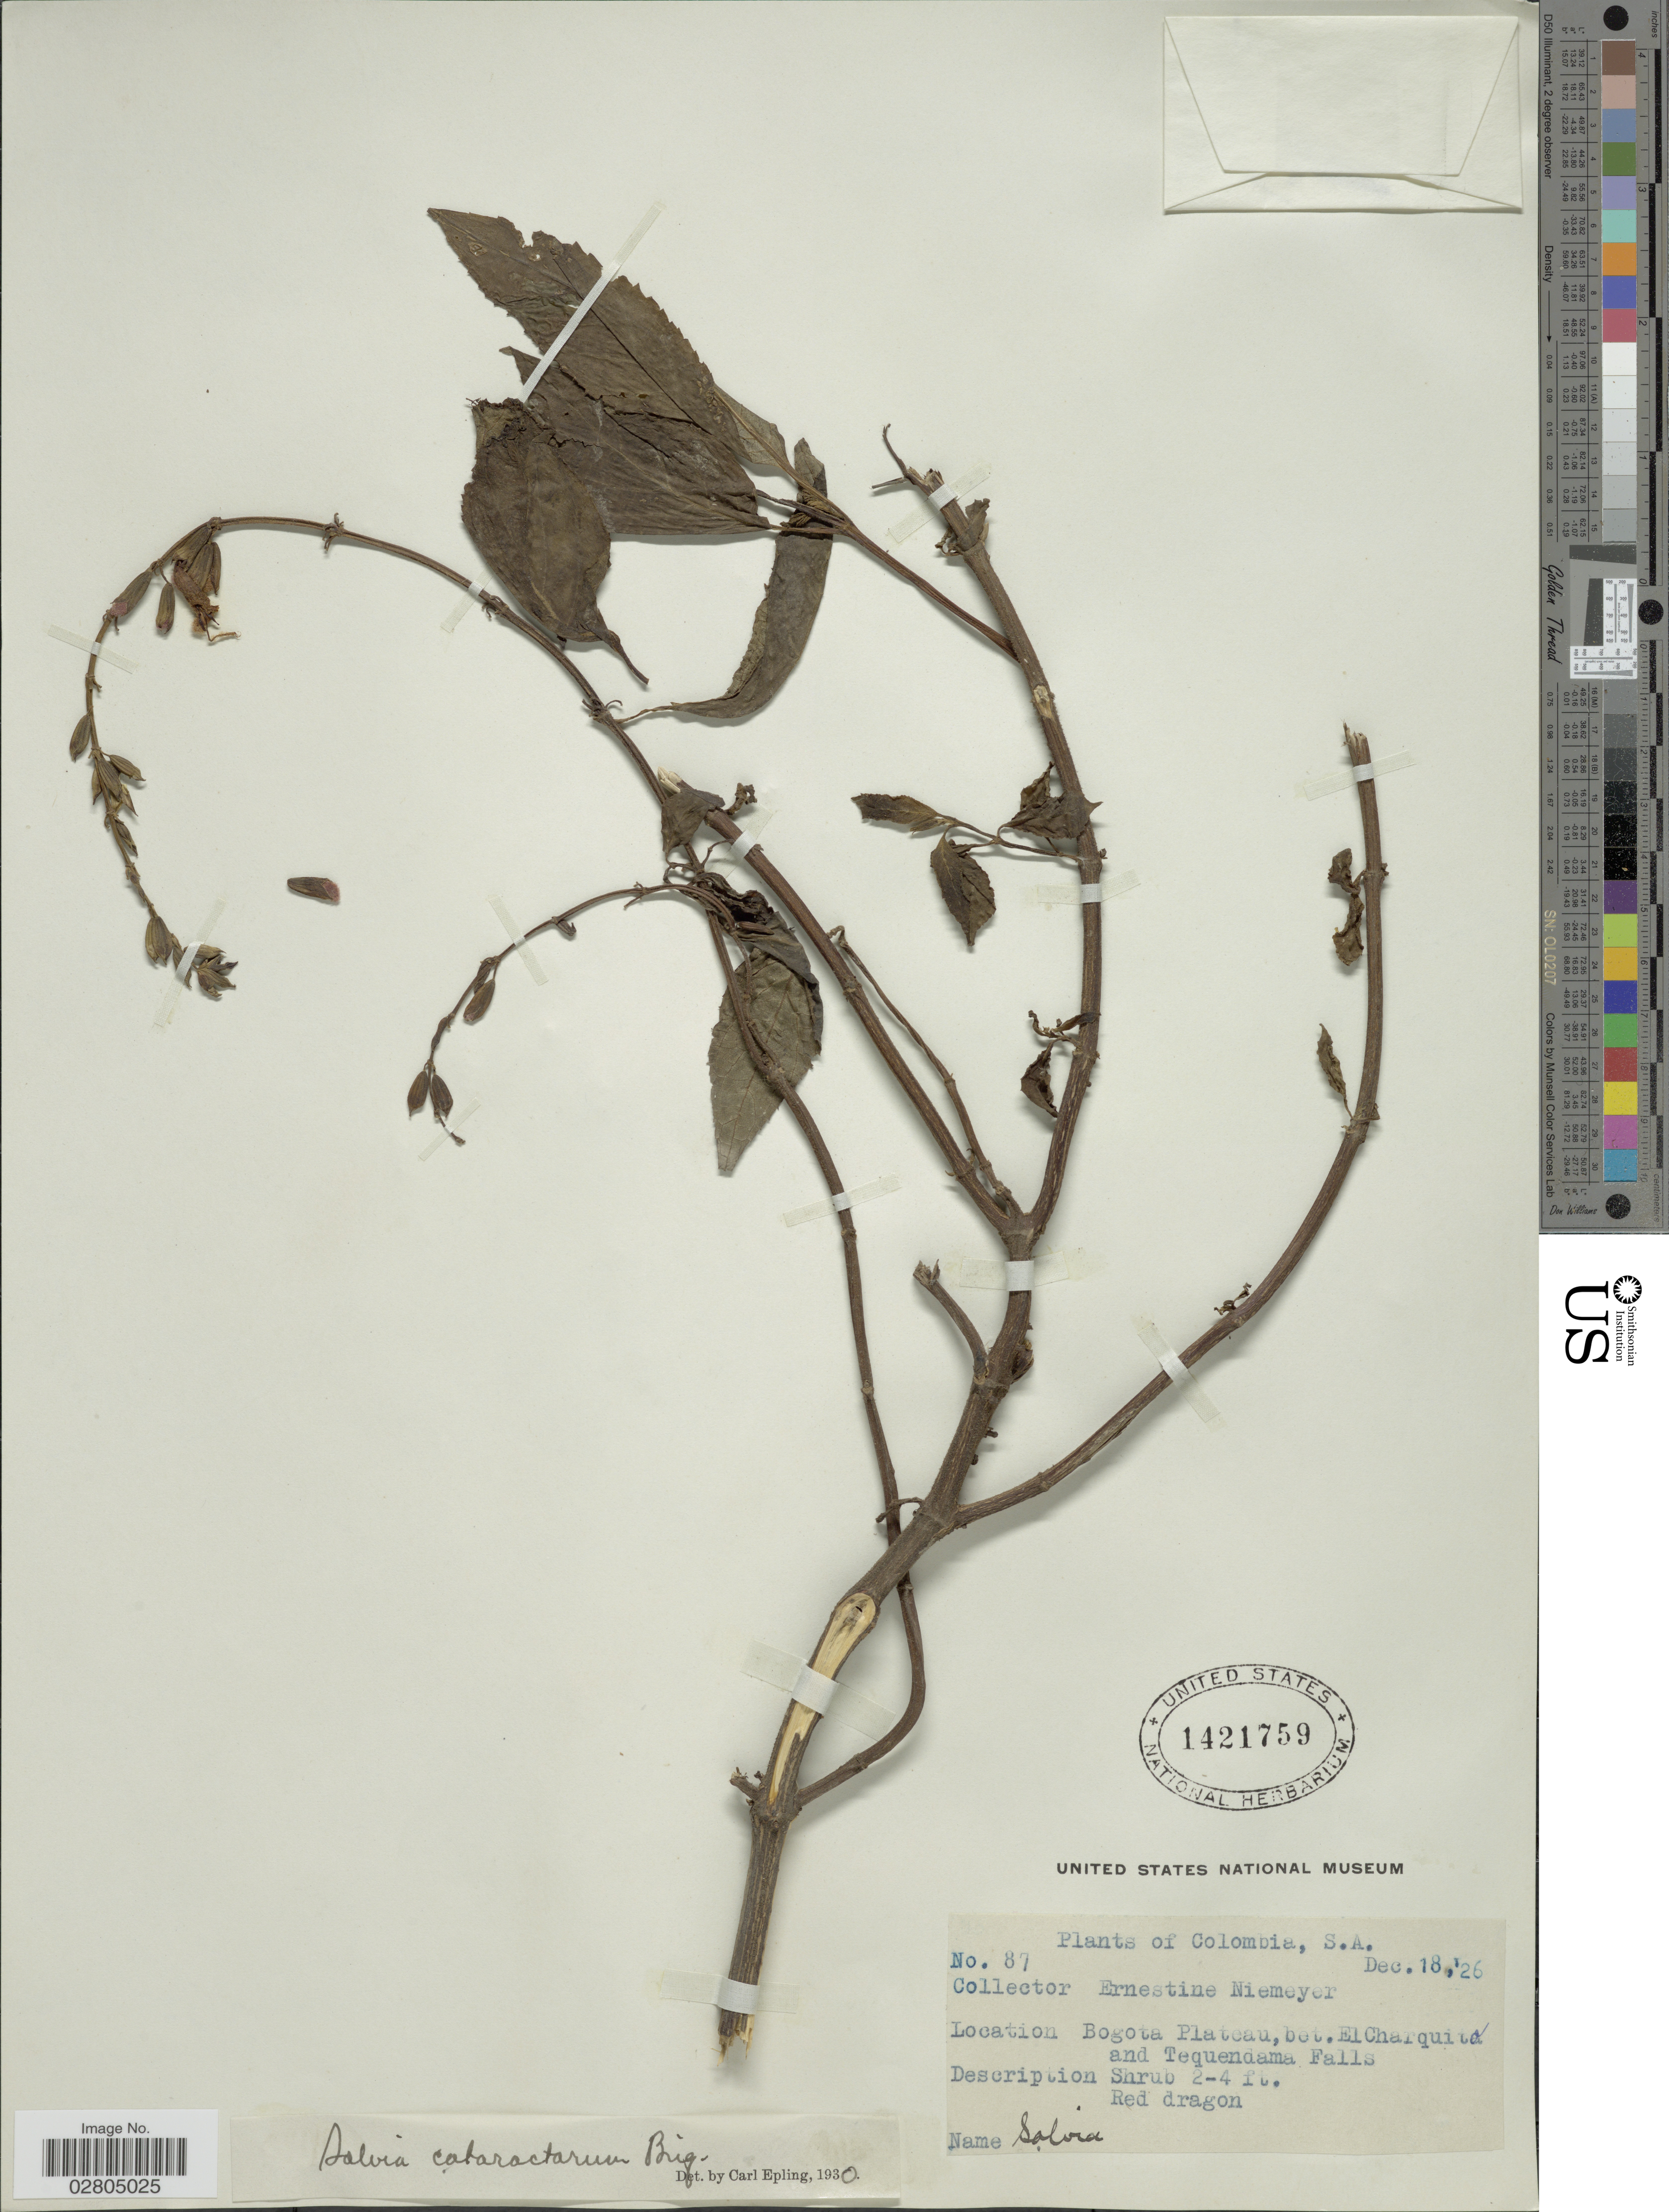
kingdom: Plantae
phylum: Tracheophyta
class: Magnoliopsida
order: Lamiales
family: Lamiaceae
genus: Salvia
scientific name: Salvia rufula subsp. latens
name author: (Benth.) J.R.I. Wood & Harley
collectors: E. H. Niemeyer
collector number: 87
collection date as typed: Transcribed d/m/y: 18/12/26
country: Colombia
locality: S.A., Bogota Plateau, bet. El Charquita and Tequendama Falls.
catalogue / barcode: US 1421759